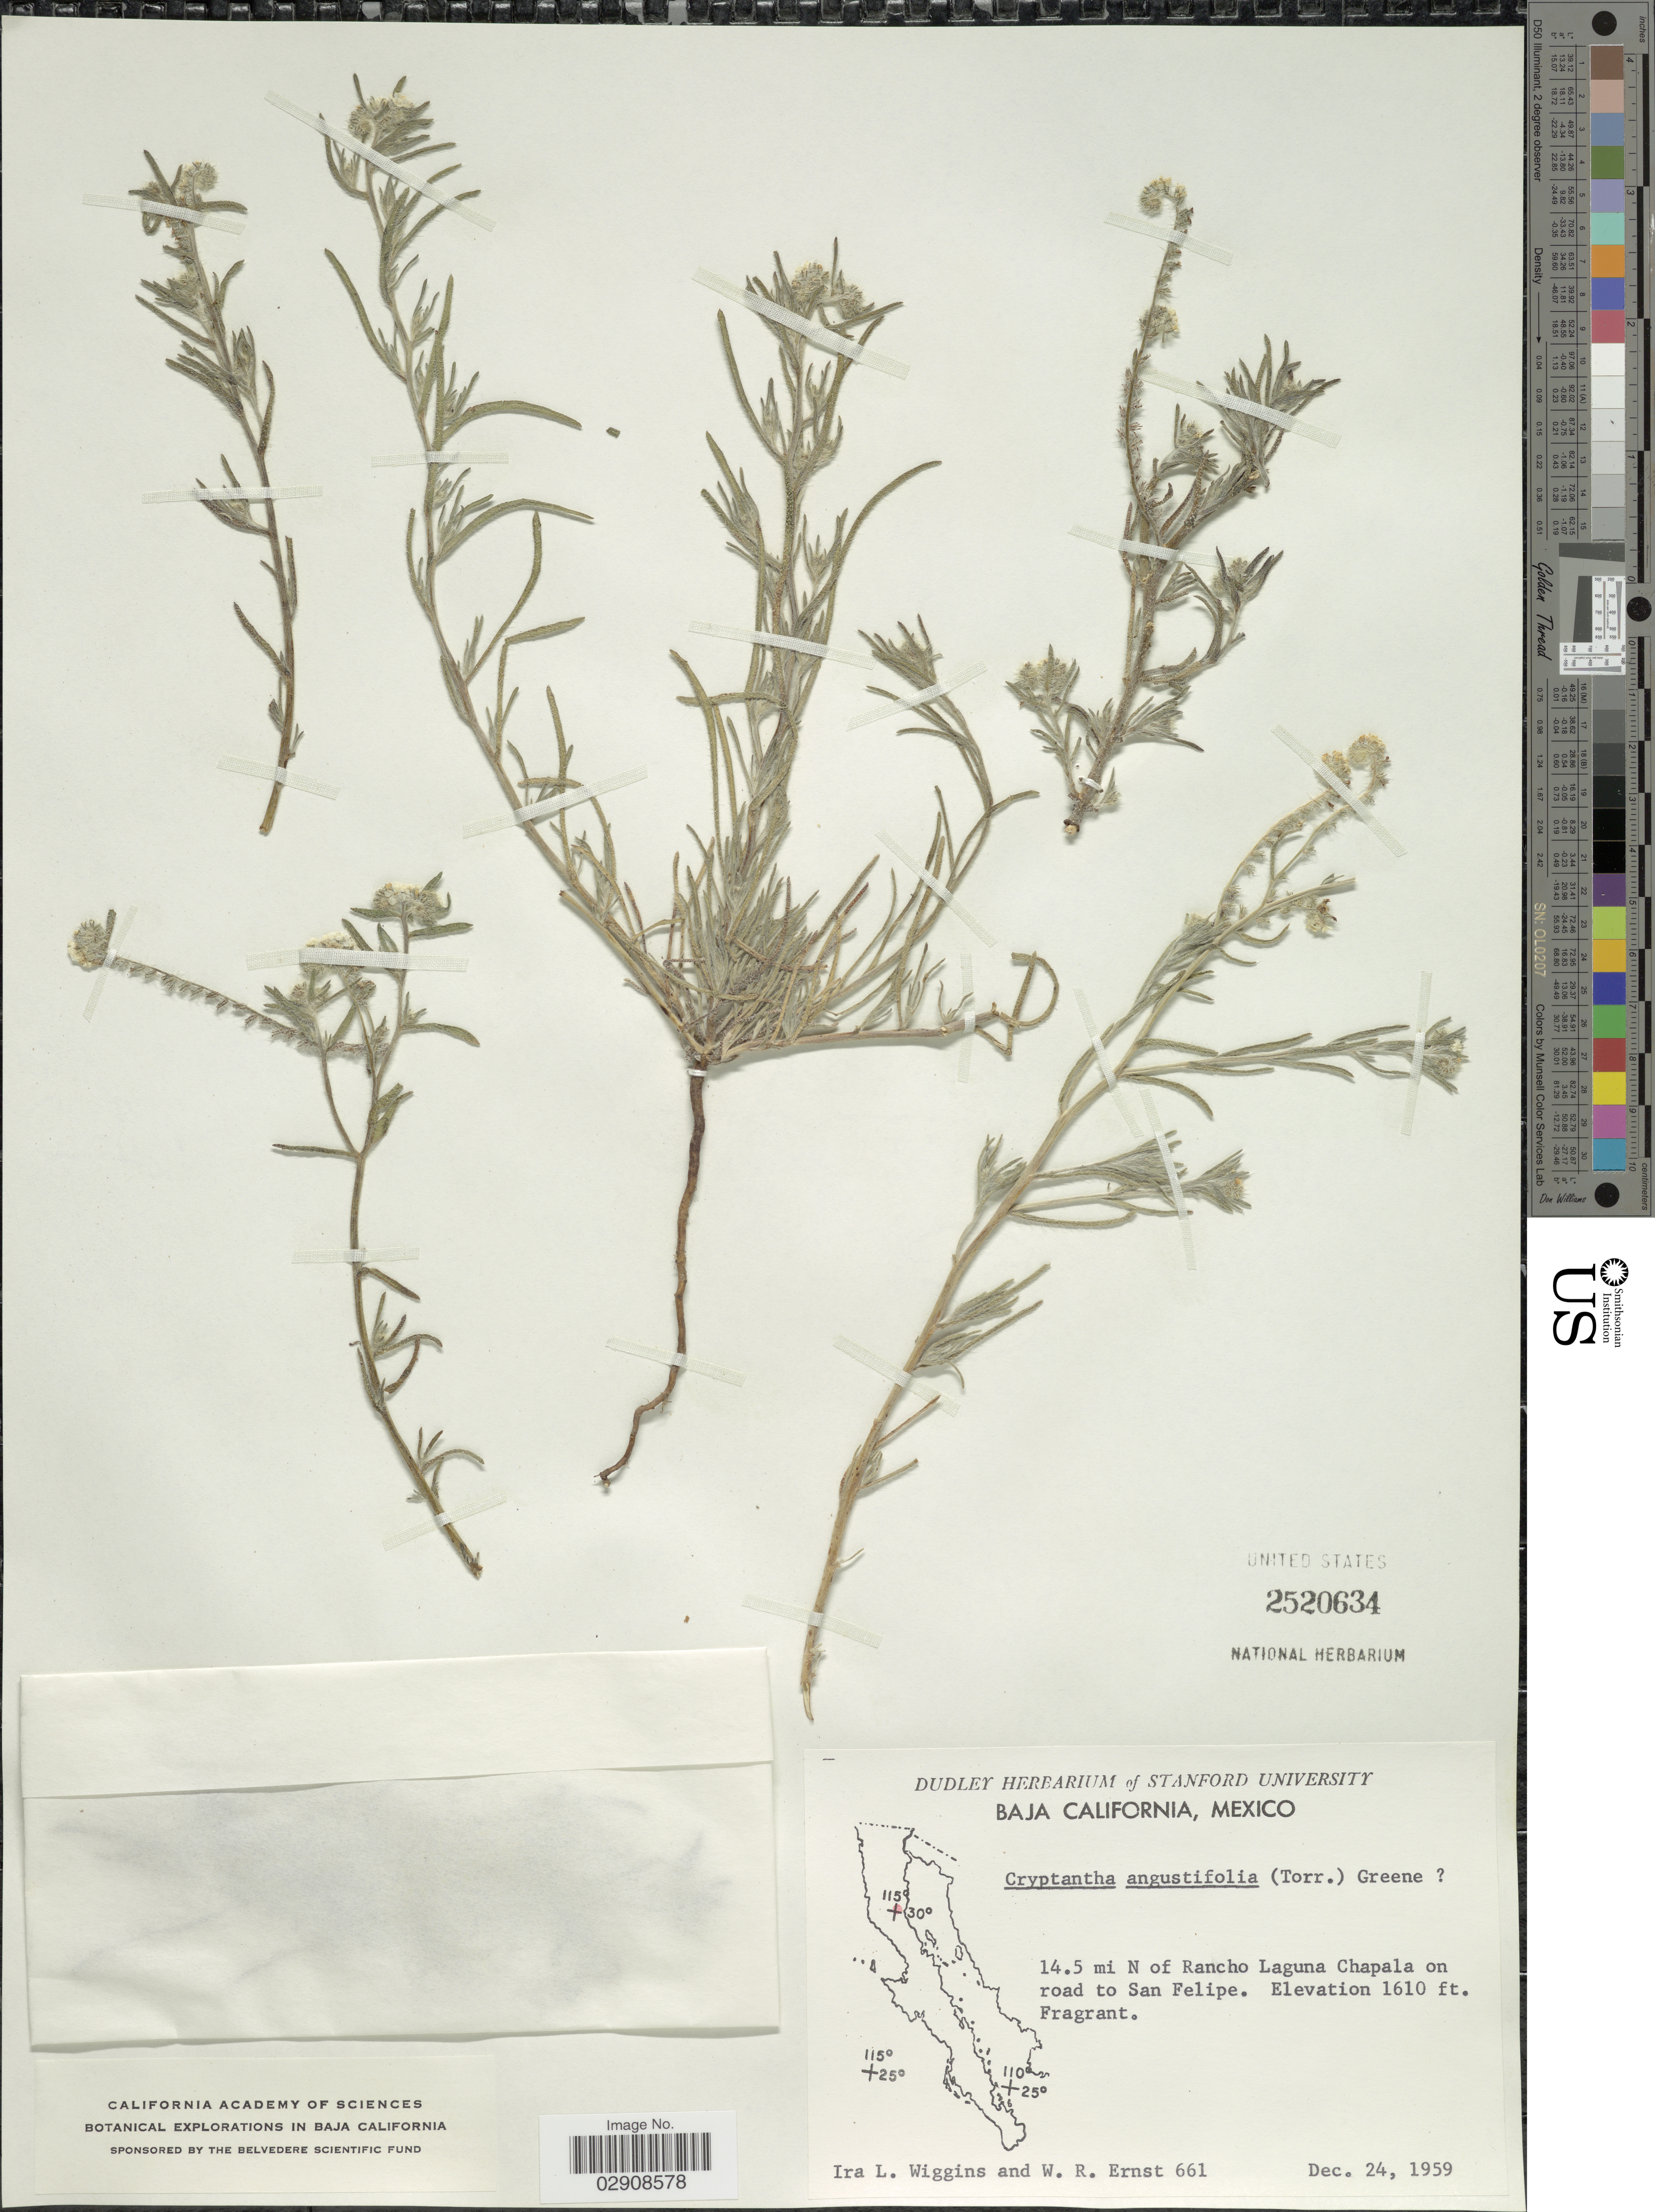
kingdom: Plantae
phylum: Tracheophyta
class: Magnoliopsida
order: Boraginales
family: Boraginaceae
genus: Cryptantha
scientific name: Cryptantha angustifolia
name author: (Torr.) Greene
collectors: I. L. Wiggins & W. R. Ernst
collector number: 661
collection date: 1959-12-24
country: Mexico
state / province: Baja California Norte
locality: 14.5 mi N of Rancho Laguna Chapala on road to San Felipe.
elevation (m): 491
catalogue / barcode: US 2520634